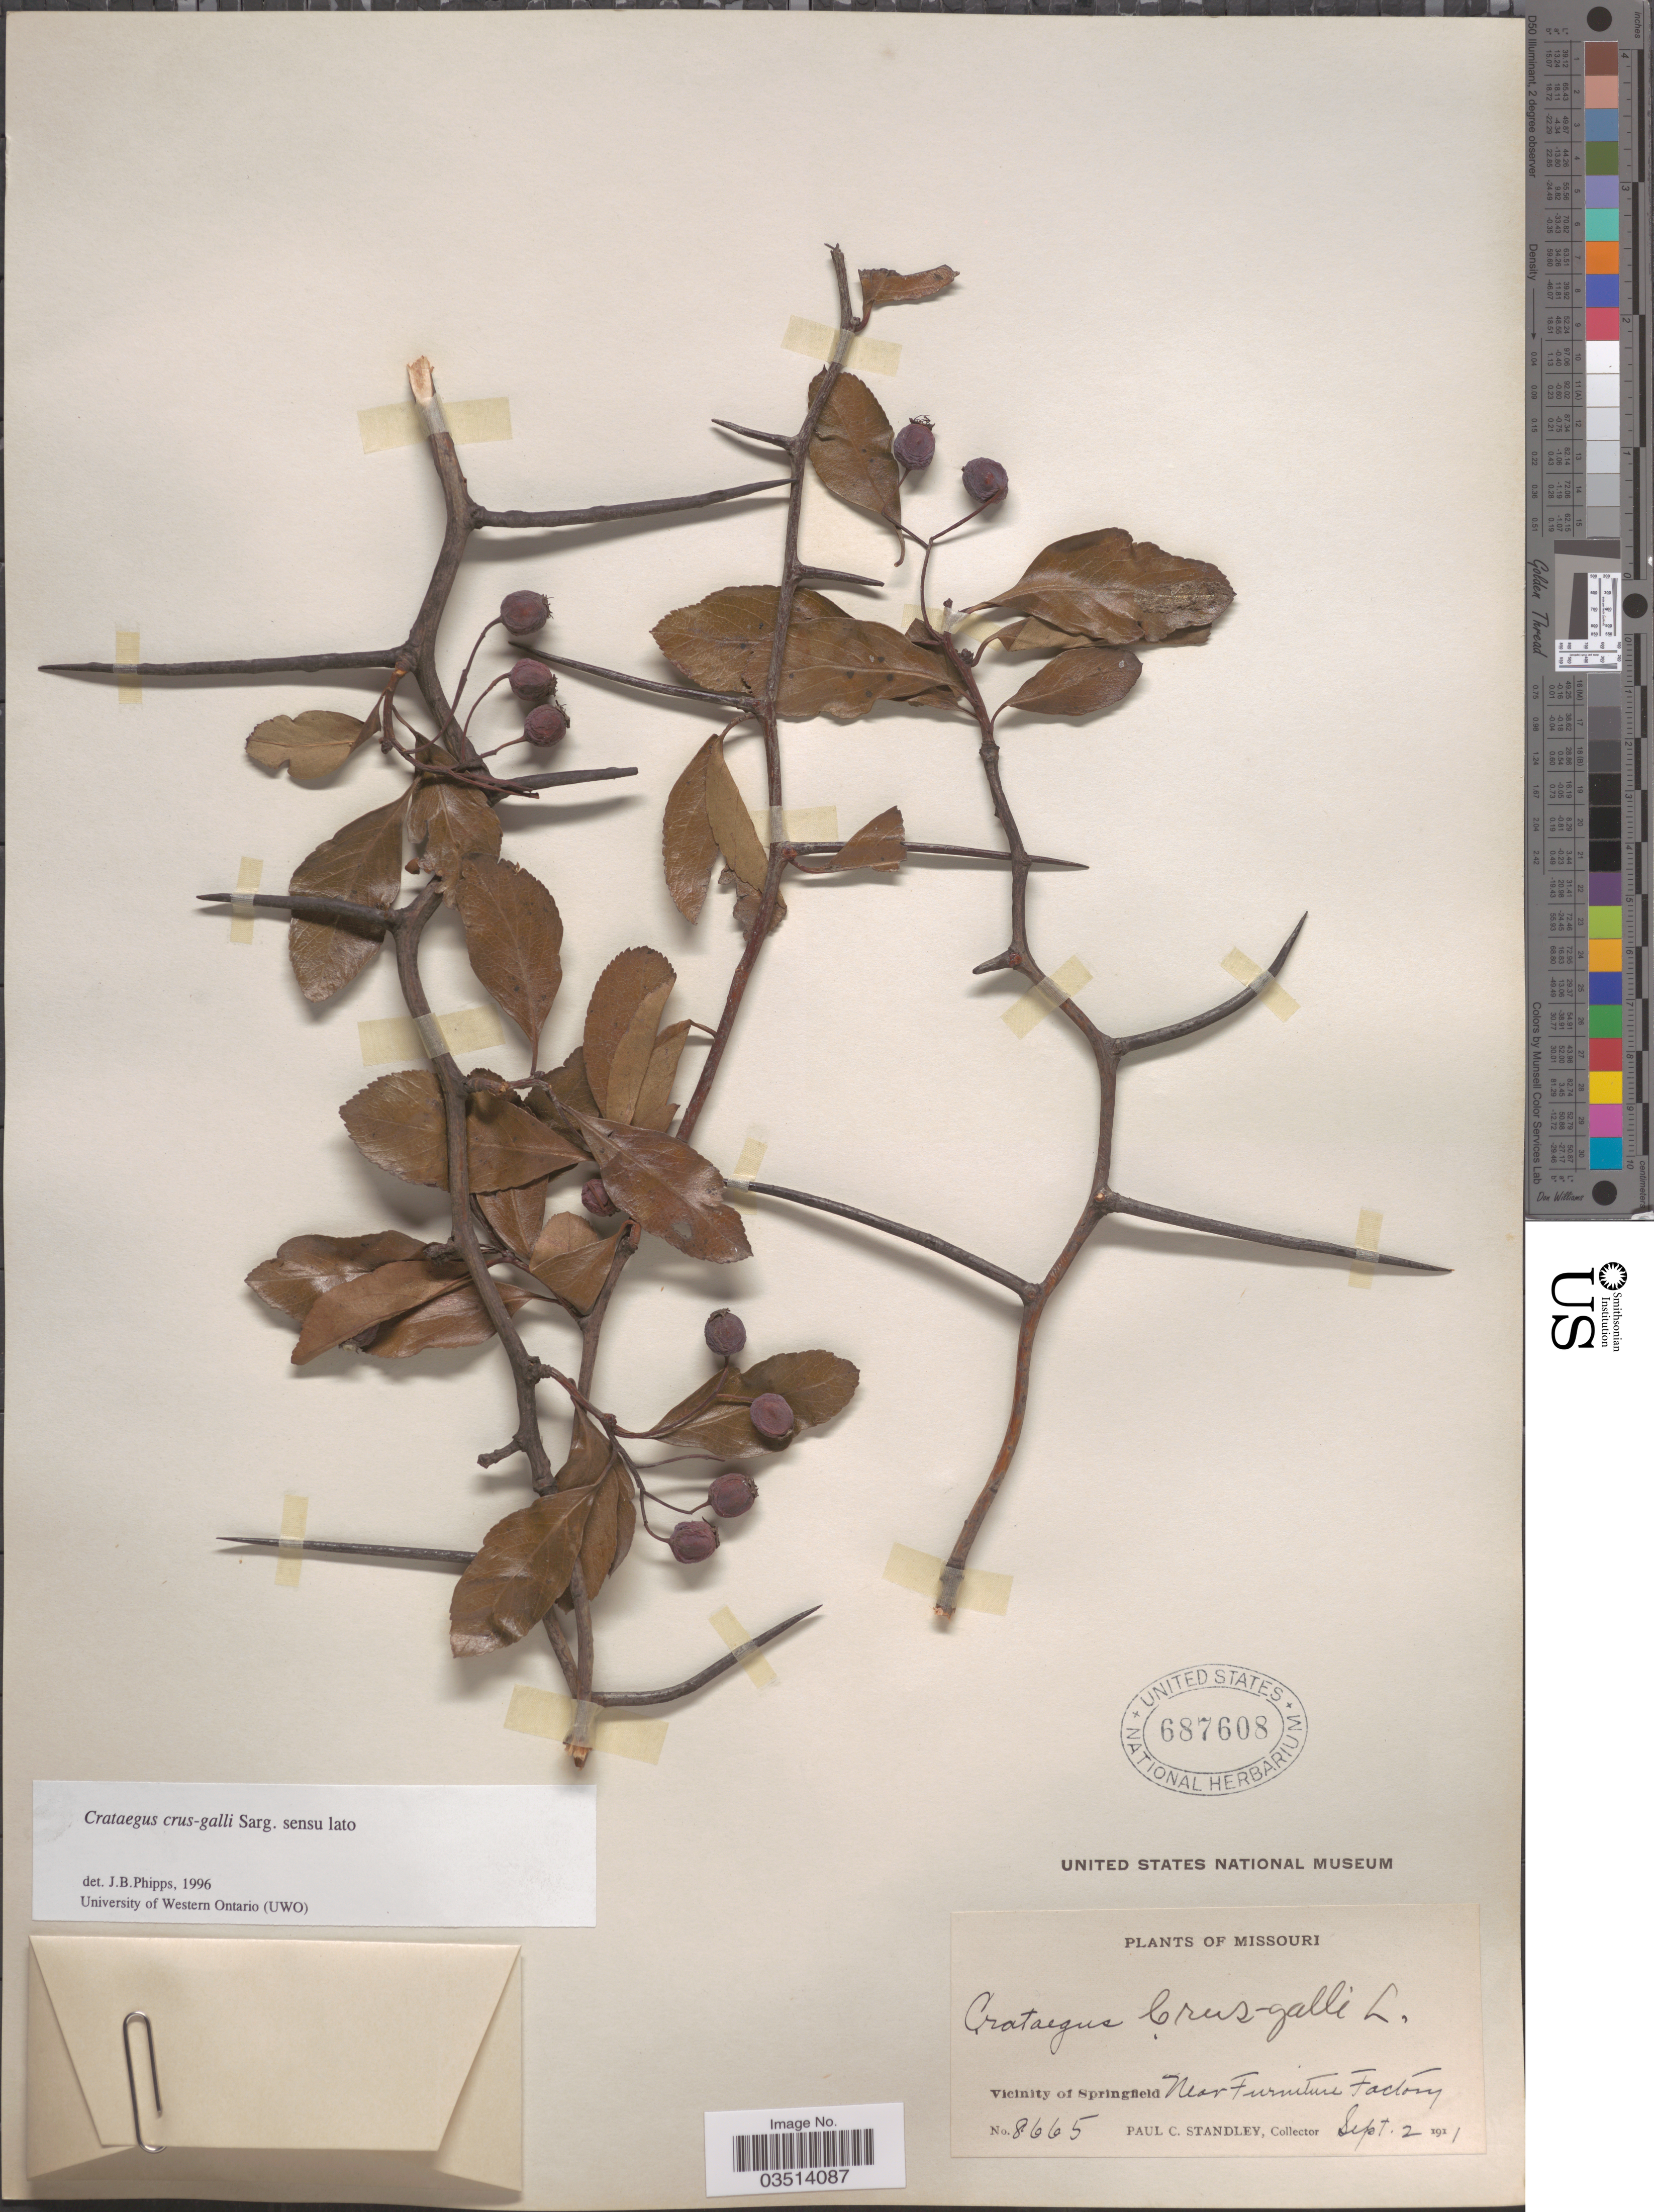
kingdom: Plantae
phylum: Tracheophyta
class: Magnoliopsida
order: Rosales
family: Rosaceae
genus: Crataegus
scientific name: Crataegus crus-galli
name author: L.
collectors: P. C. Standley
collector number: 8665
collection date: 1911-09-02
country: United States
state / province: Missouri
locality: Vicinity of Springfield near Furniture Factory.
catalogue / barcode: US 687608